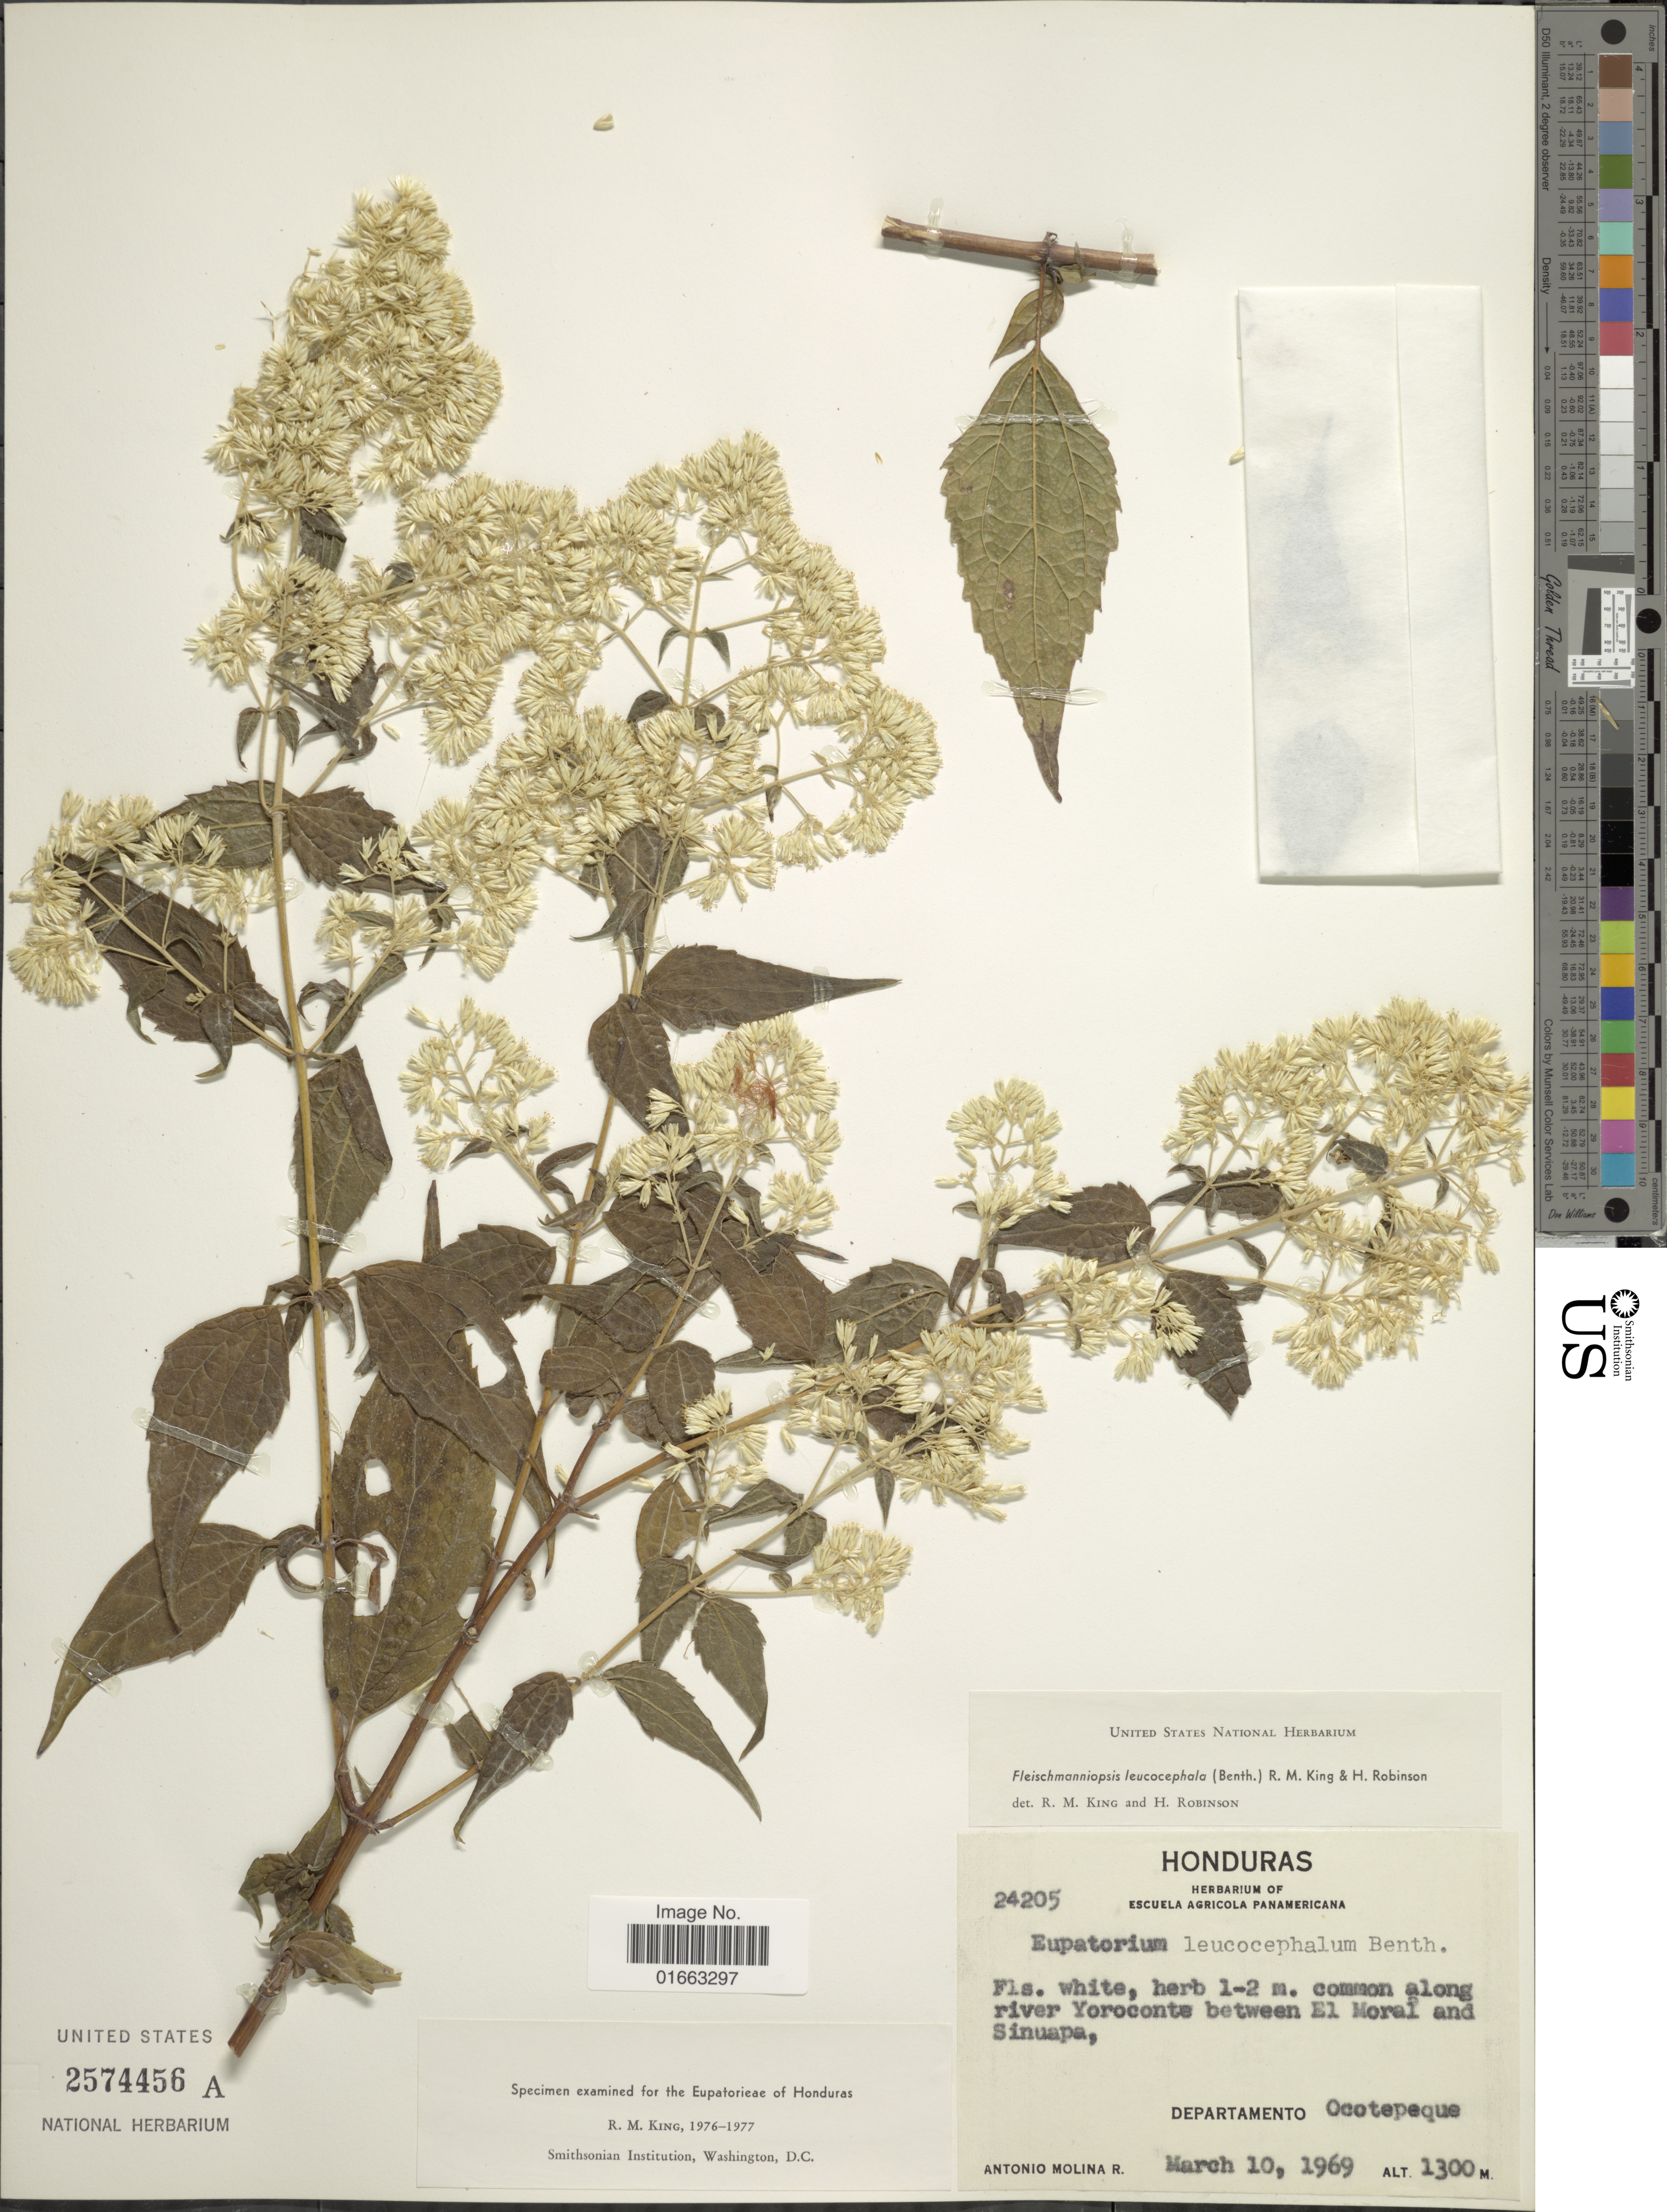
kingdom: Plantae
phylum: Tracheophyta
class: Magnoliopsida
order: Asterales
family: Asteraceae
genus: Fleischmanniopsis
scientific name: Fleischmanniopsis leucocephala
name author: (Benth.) R.M. King & H. Rob.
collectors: A. Molina R.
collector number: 24205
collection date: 1969-03-10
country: Honduras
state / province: Ocotepeque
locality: Common along river Yoroconta between El Moral and Sinuapa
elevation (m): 1300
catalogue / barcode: US 2574456A